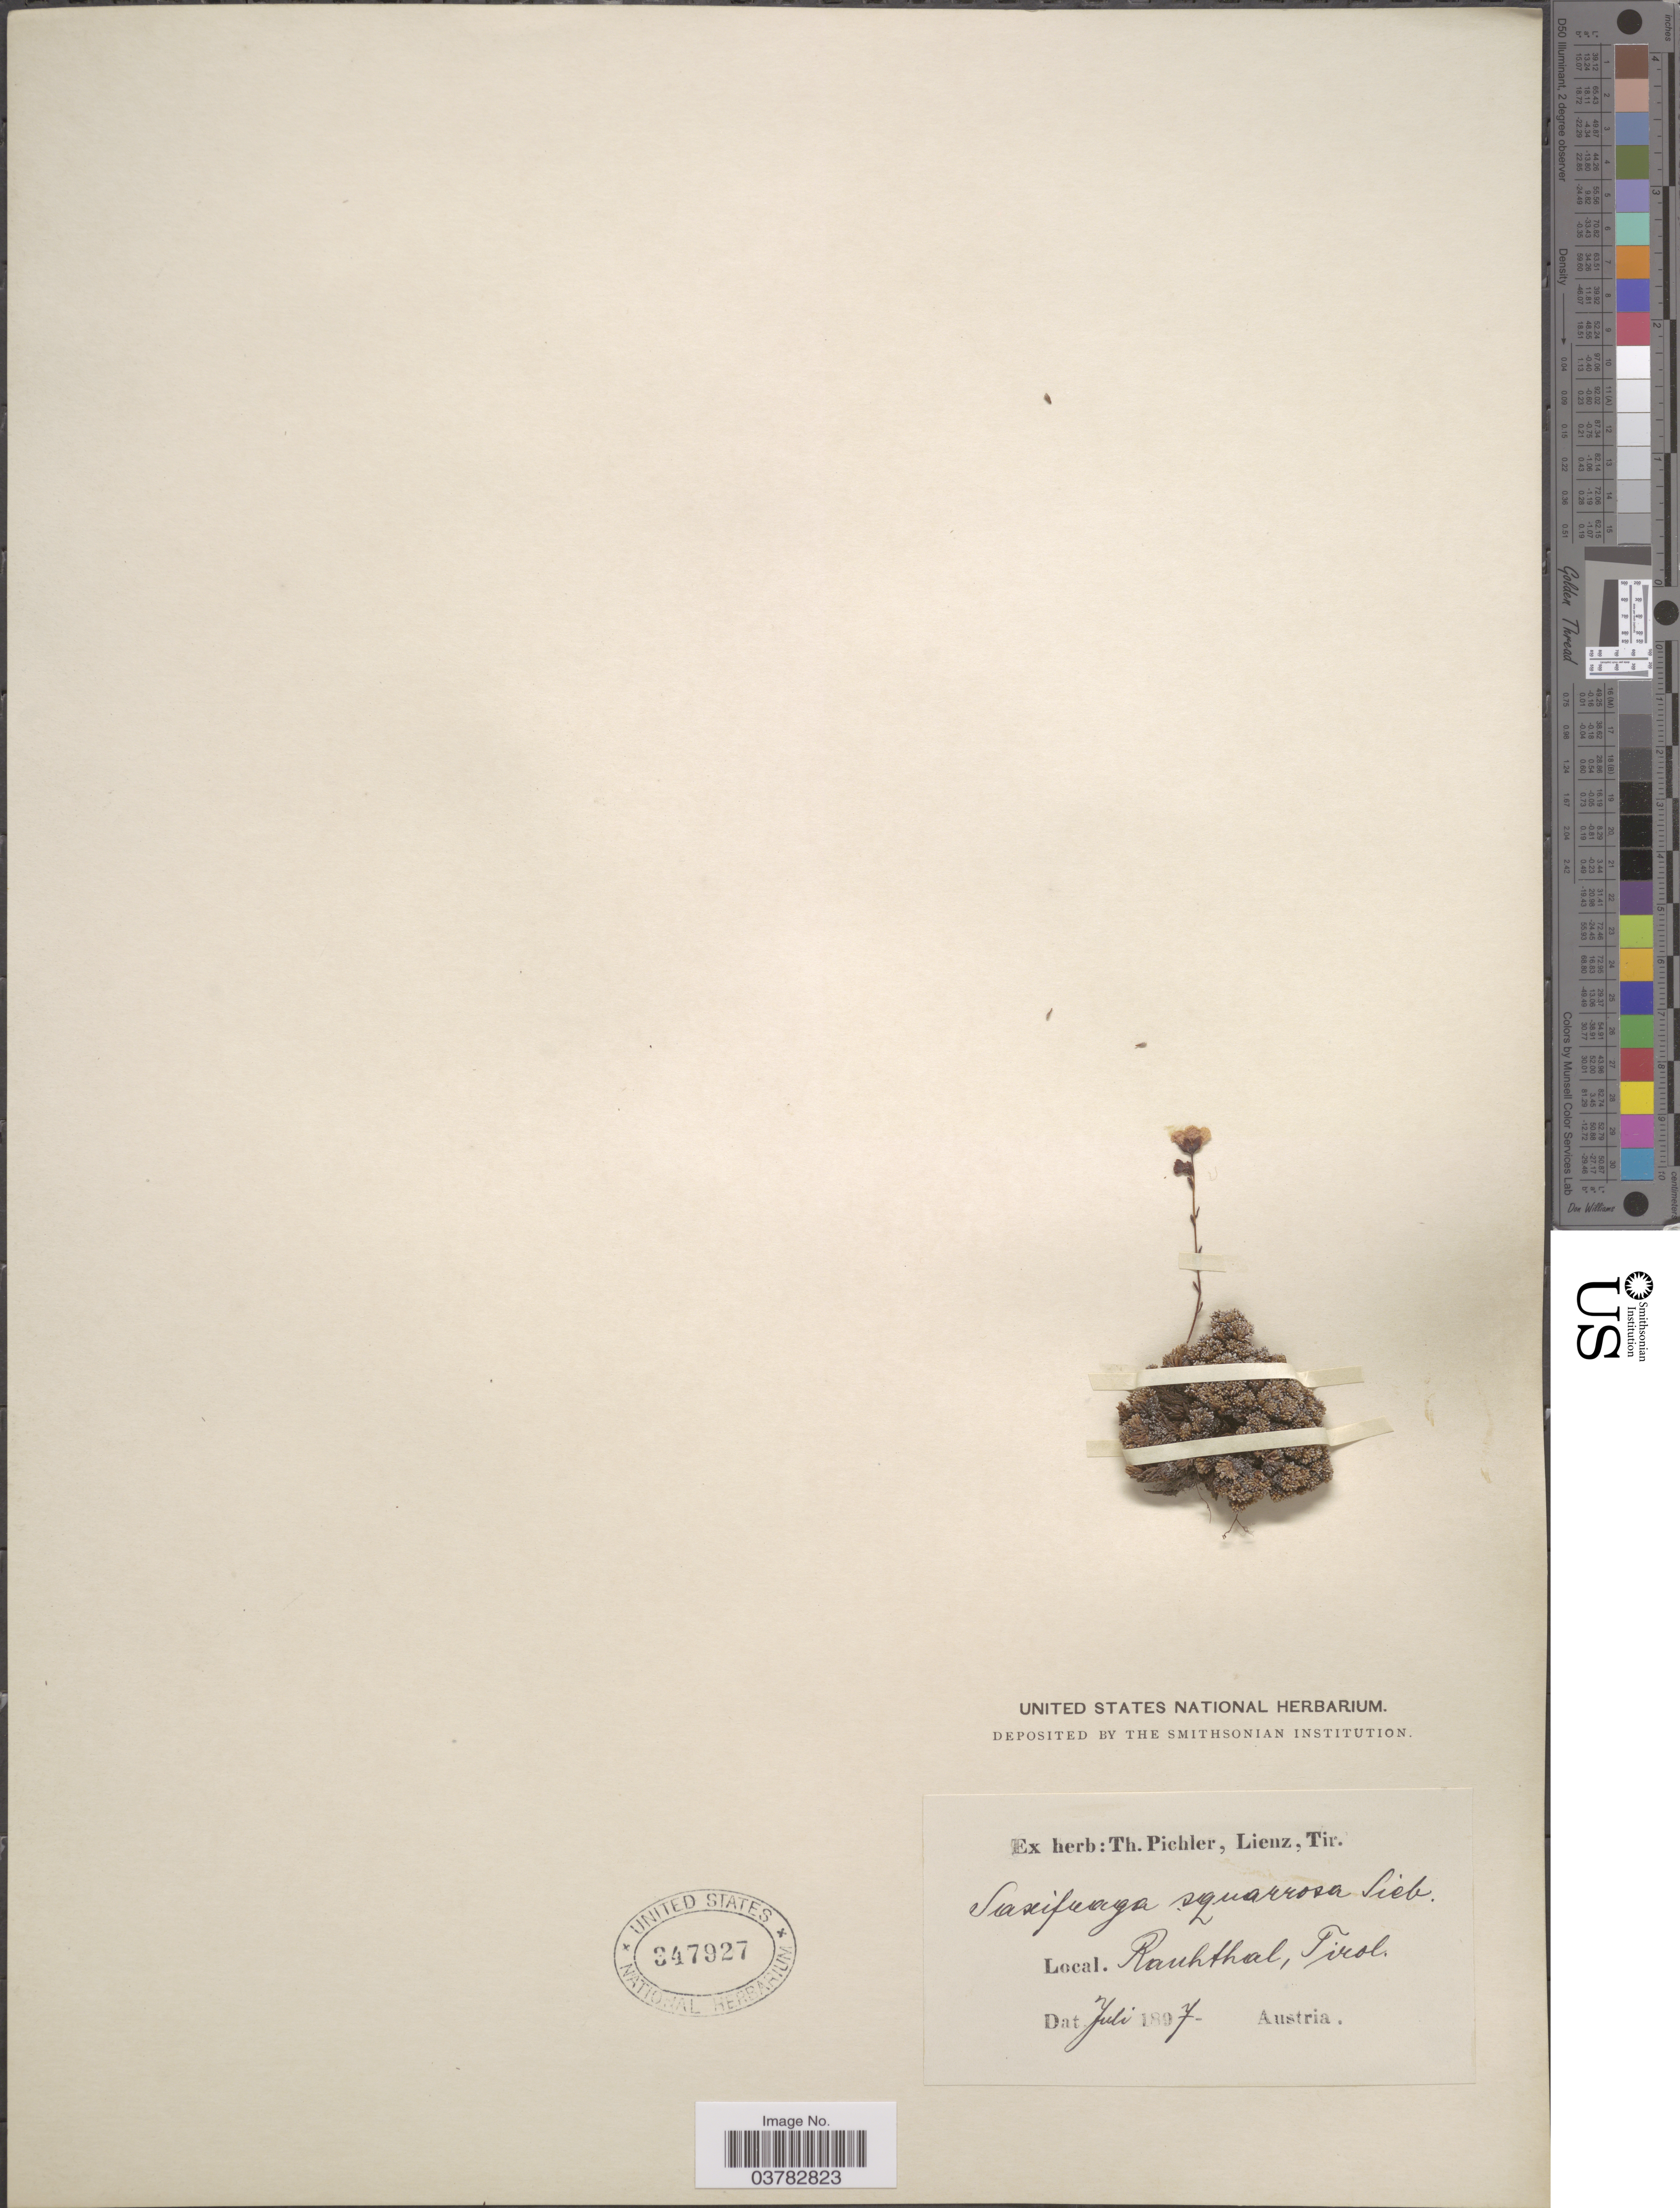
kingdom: Plantae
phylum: Tracheophyta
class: Magnoliopsida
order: Saxifragales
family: Saxifragaceae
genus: Saxifraga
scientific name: Saxifraga squarrosa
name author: Sieber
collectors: ex herb. T. Pichler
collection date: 1897-07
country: Austria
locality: Rauhthal.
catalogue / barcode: US 347927